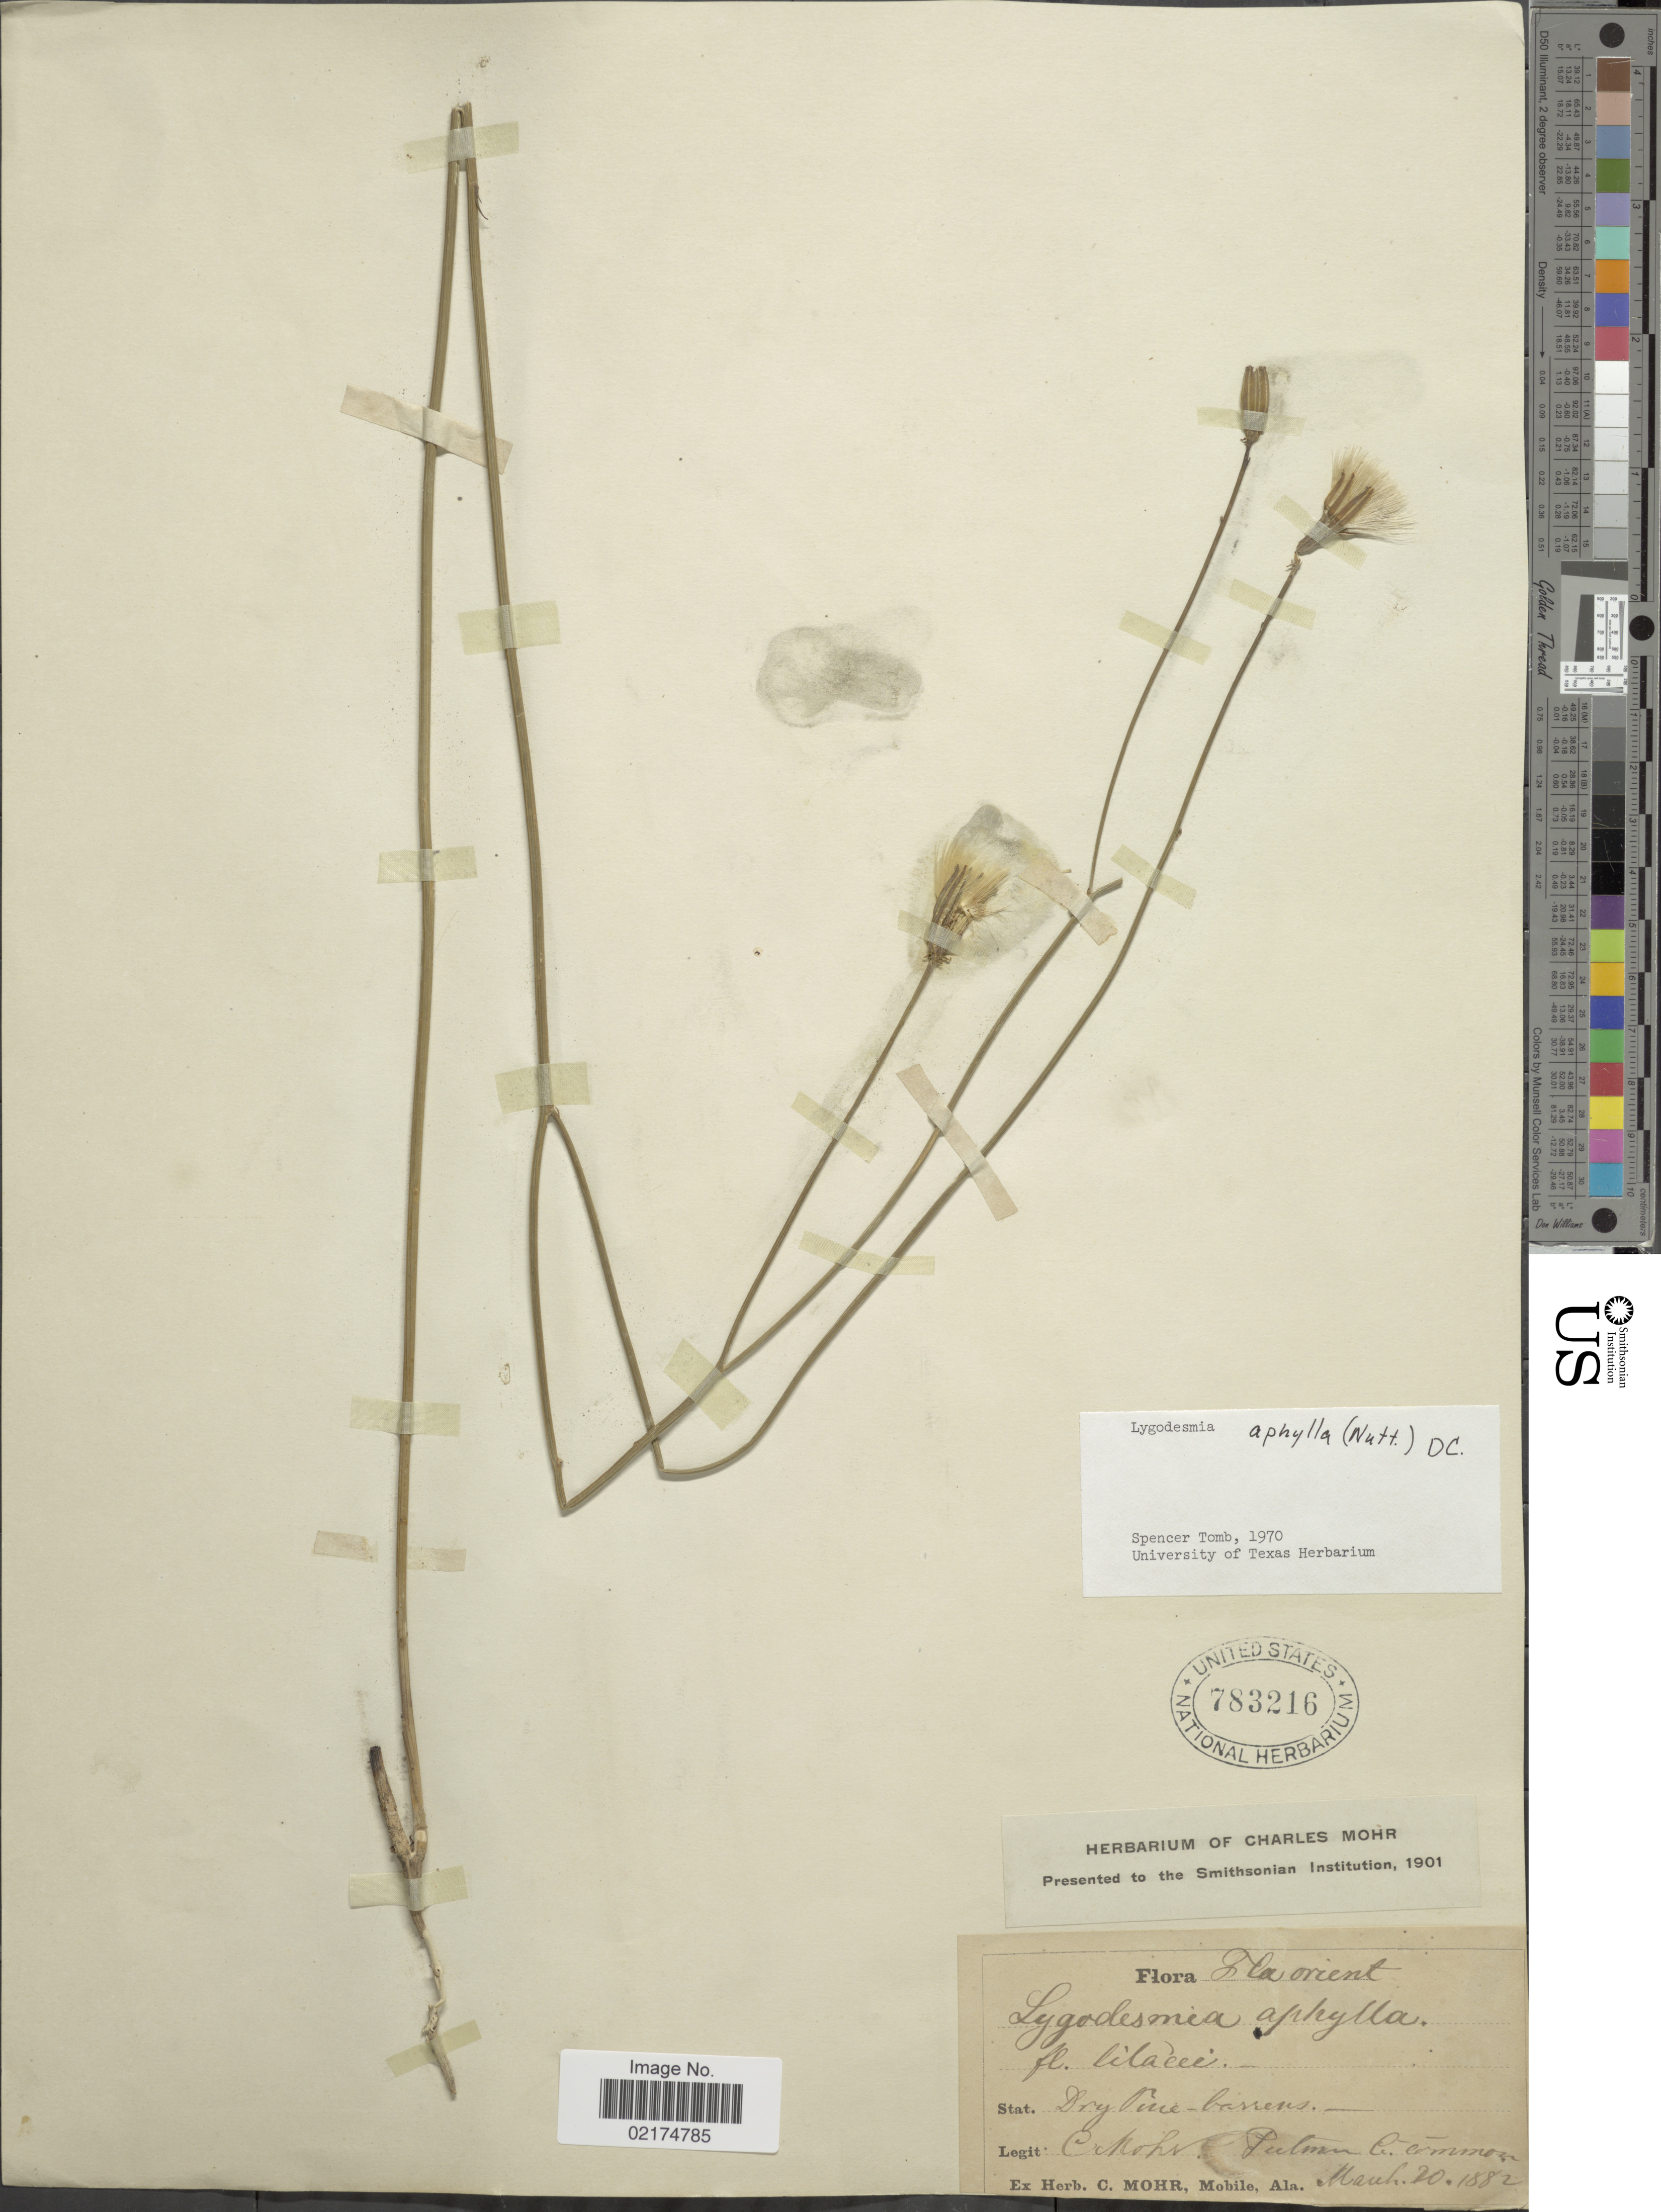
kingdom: Plantae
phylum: Tracheophyta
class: Magnoliopsida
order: Asterales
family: Asteraceae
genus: Lygodesmia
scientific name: Lygodesmia aphylla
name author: (Nutt.) DC.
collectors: Mohr, C. T. (herbarium)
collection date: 1882-03-20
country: United States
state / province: Florida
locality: Pulman Cr.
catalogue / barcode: US 783216